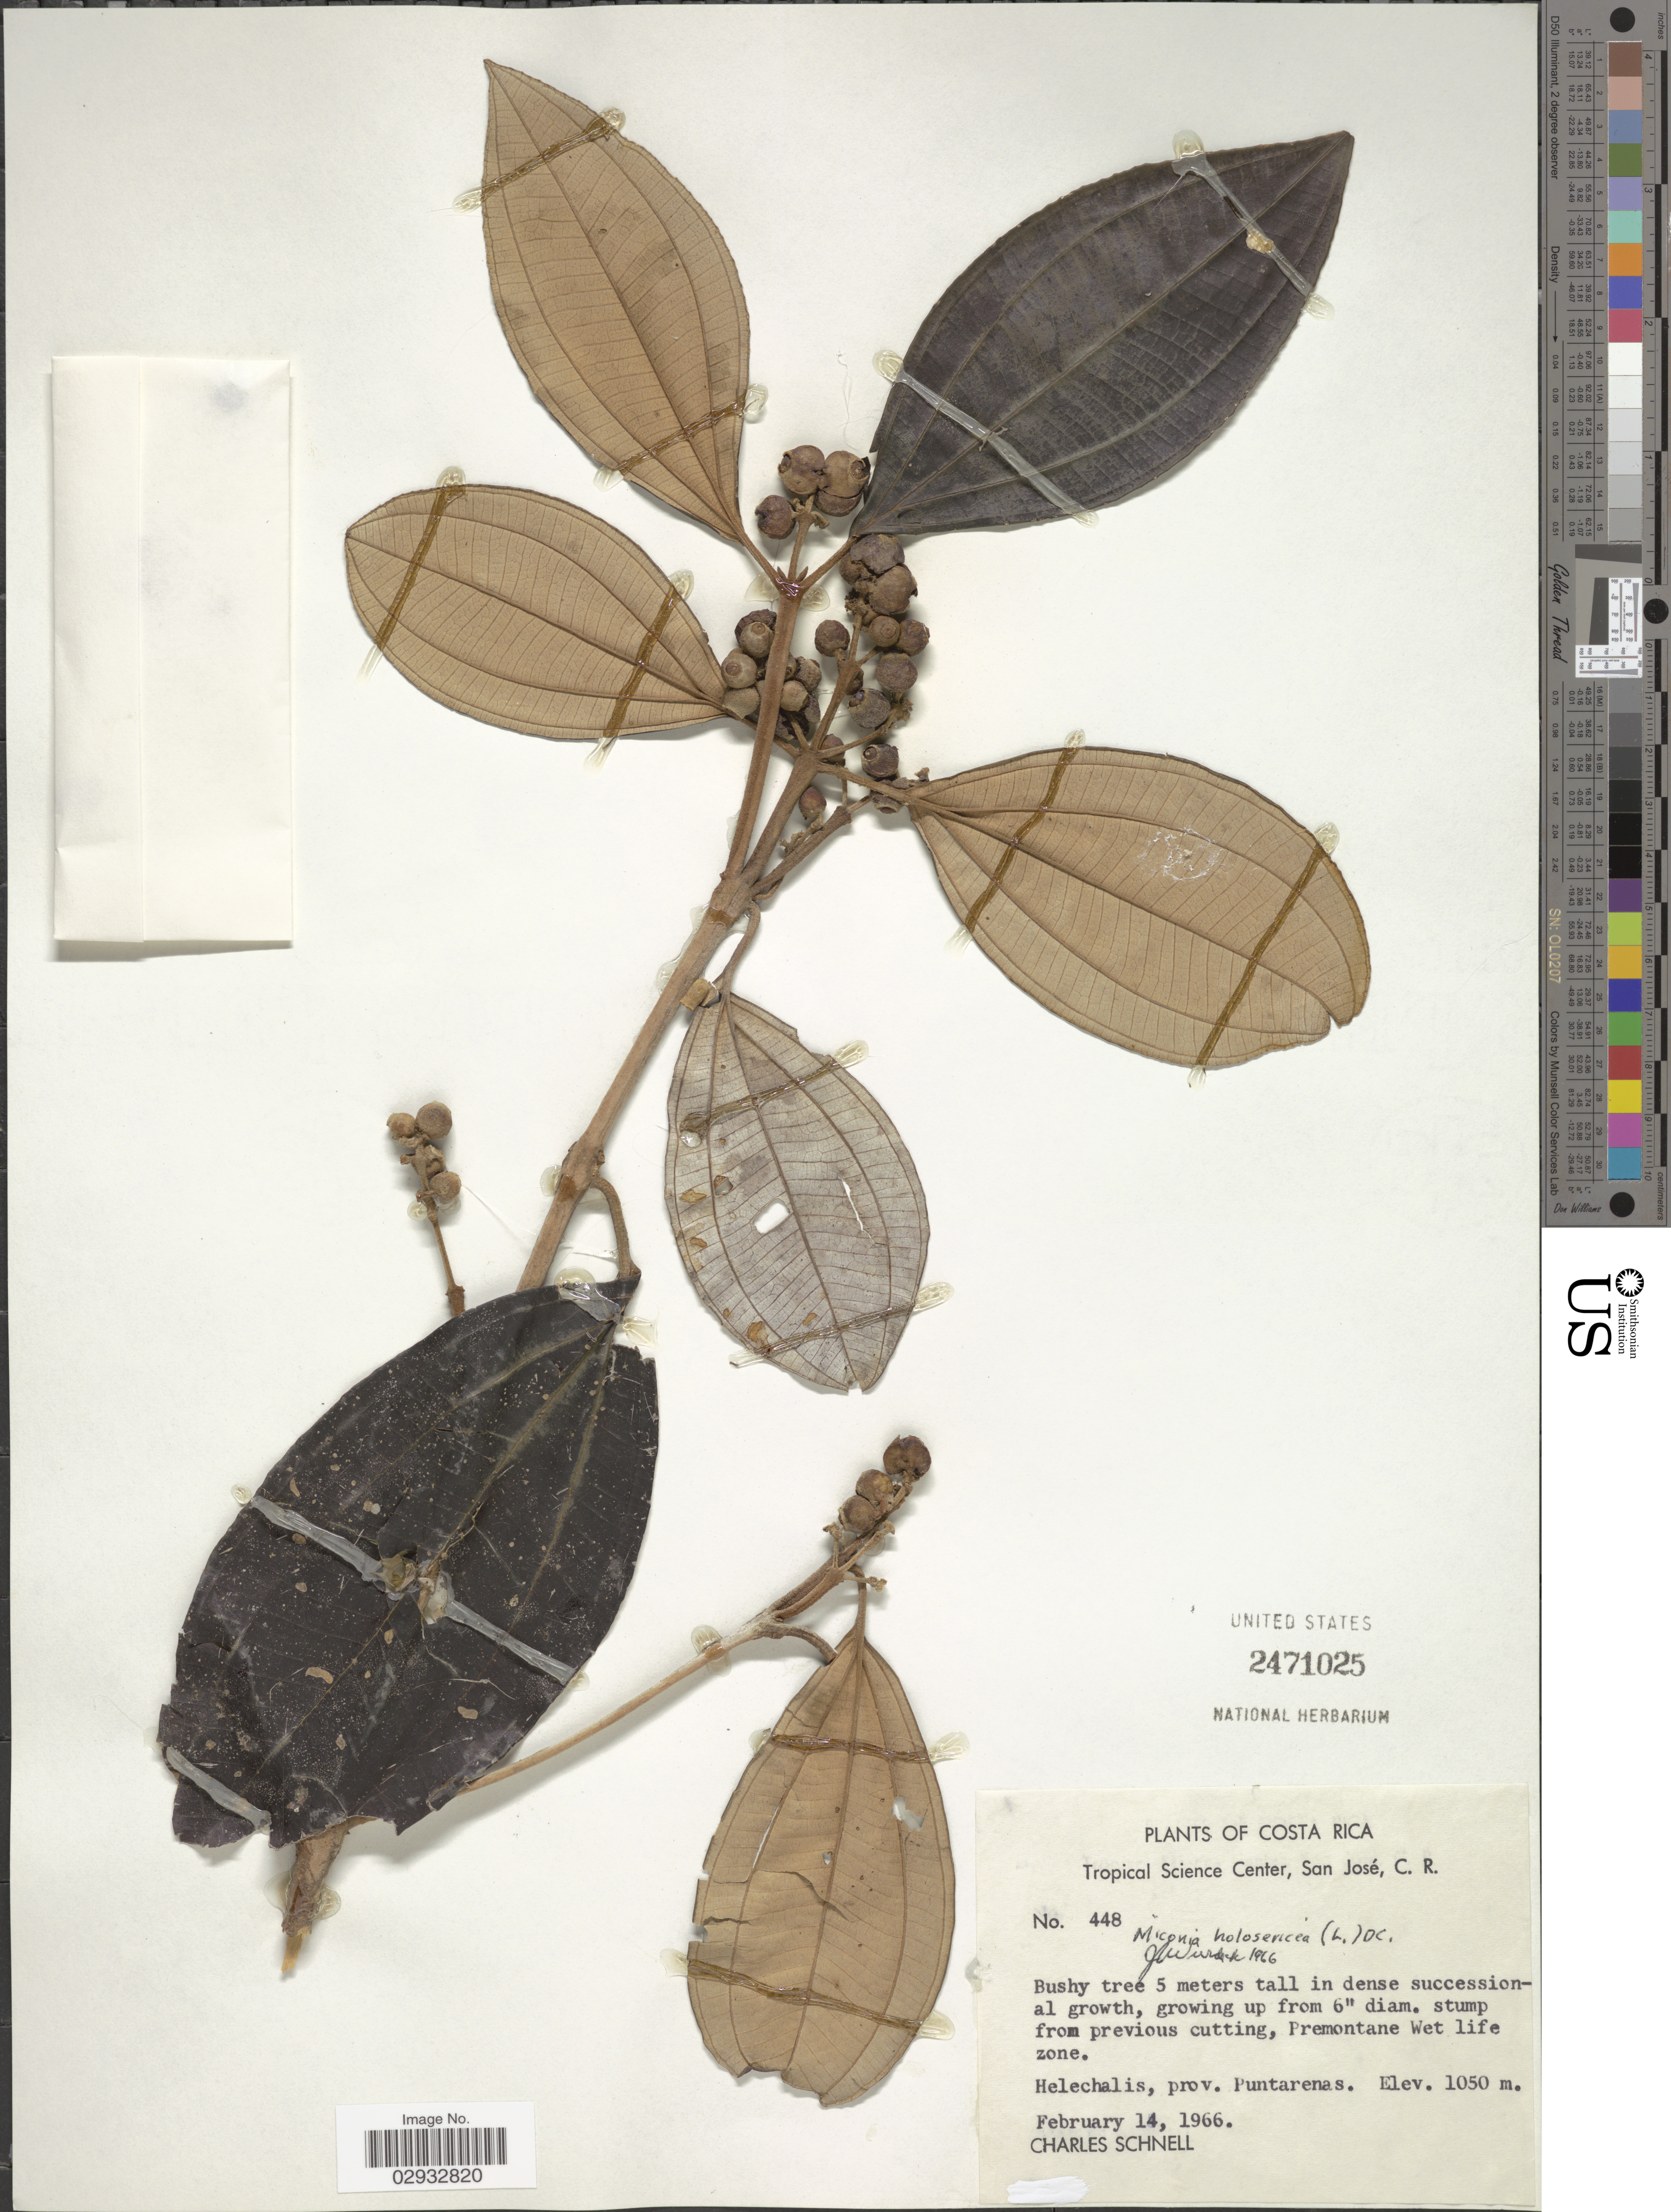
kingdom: Plantae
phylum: Tracheophyta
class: Magnoliopsida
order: Myrtales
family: Melastomataceae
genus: Miconia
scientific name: Miconia holosericea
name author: (L.) DC.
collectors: C. Schnell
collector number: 448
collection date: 1966-02-14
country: Costa Rica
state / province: Puntarenas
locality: Premontane Wet life zone. Helechalis.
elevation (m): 1050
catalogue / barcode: US 2471025